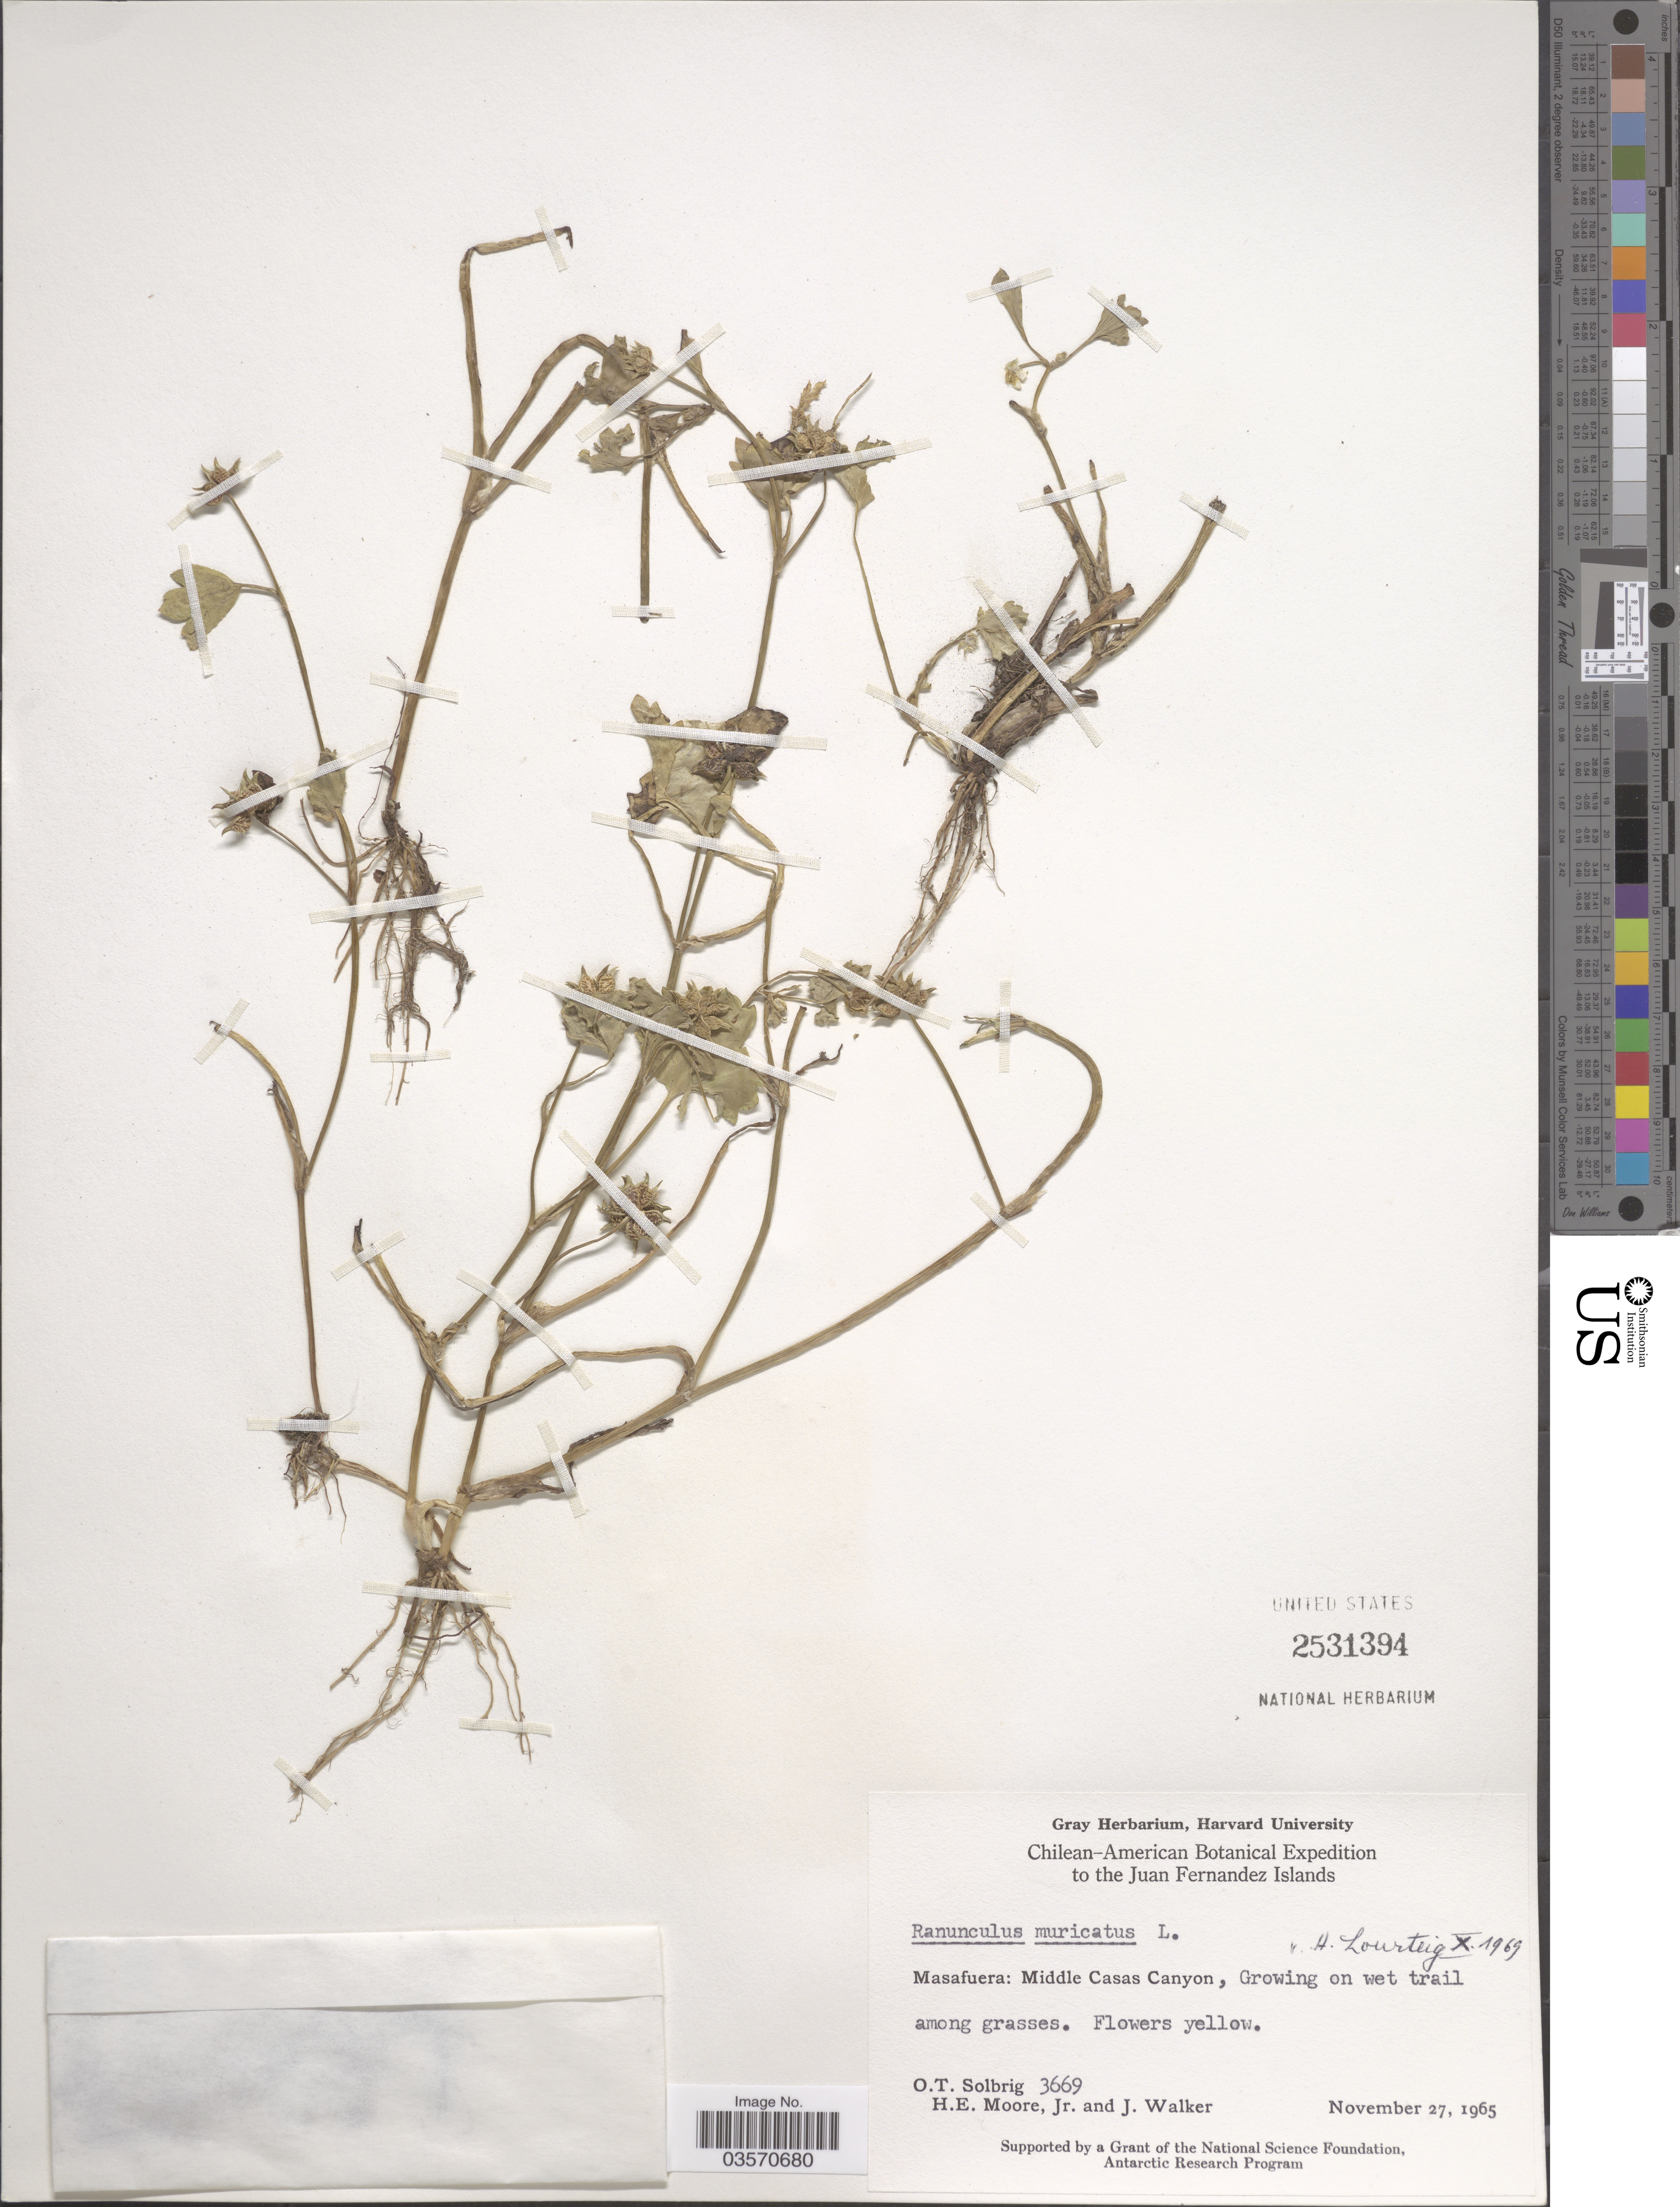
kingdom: Plantae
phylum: Tracheophyta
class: Magnoliopsida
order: Ranunculales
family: Ranunculaceae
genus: Ranunculus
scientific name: Ranunculus muricatus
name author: L.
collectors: O. T. Solbrig, H. Moore & J. Walker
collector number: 3669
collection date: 1965-11-27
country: Chile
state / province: Valparaíso (V)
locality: The Juan Fernandez Islands. Masafuera: Middle Casas Canyon.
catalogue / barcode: US 2531394